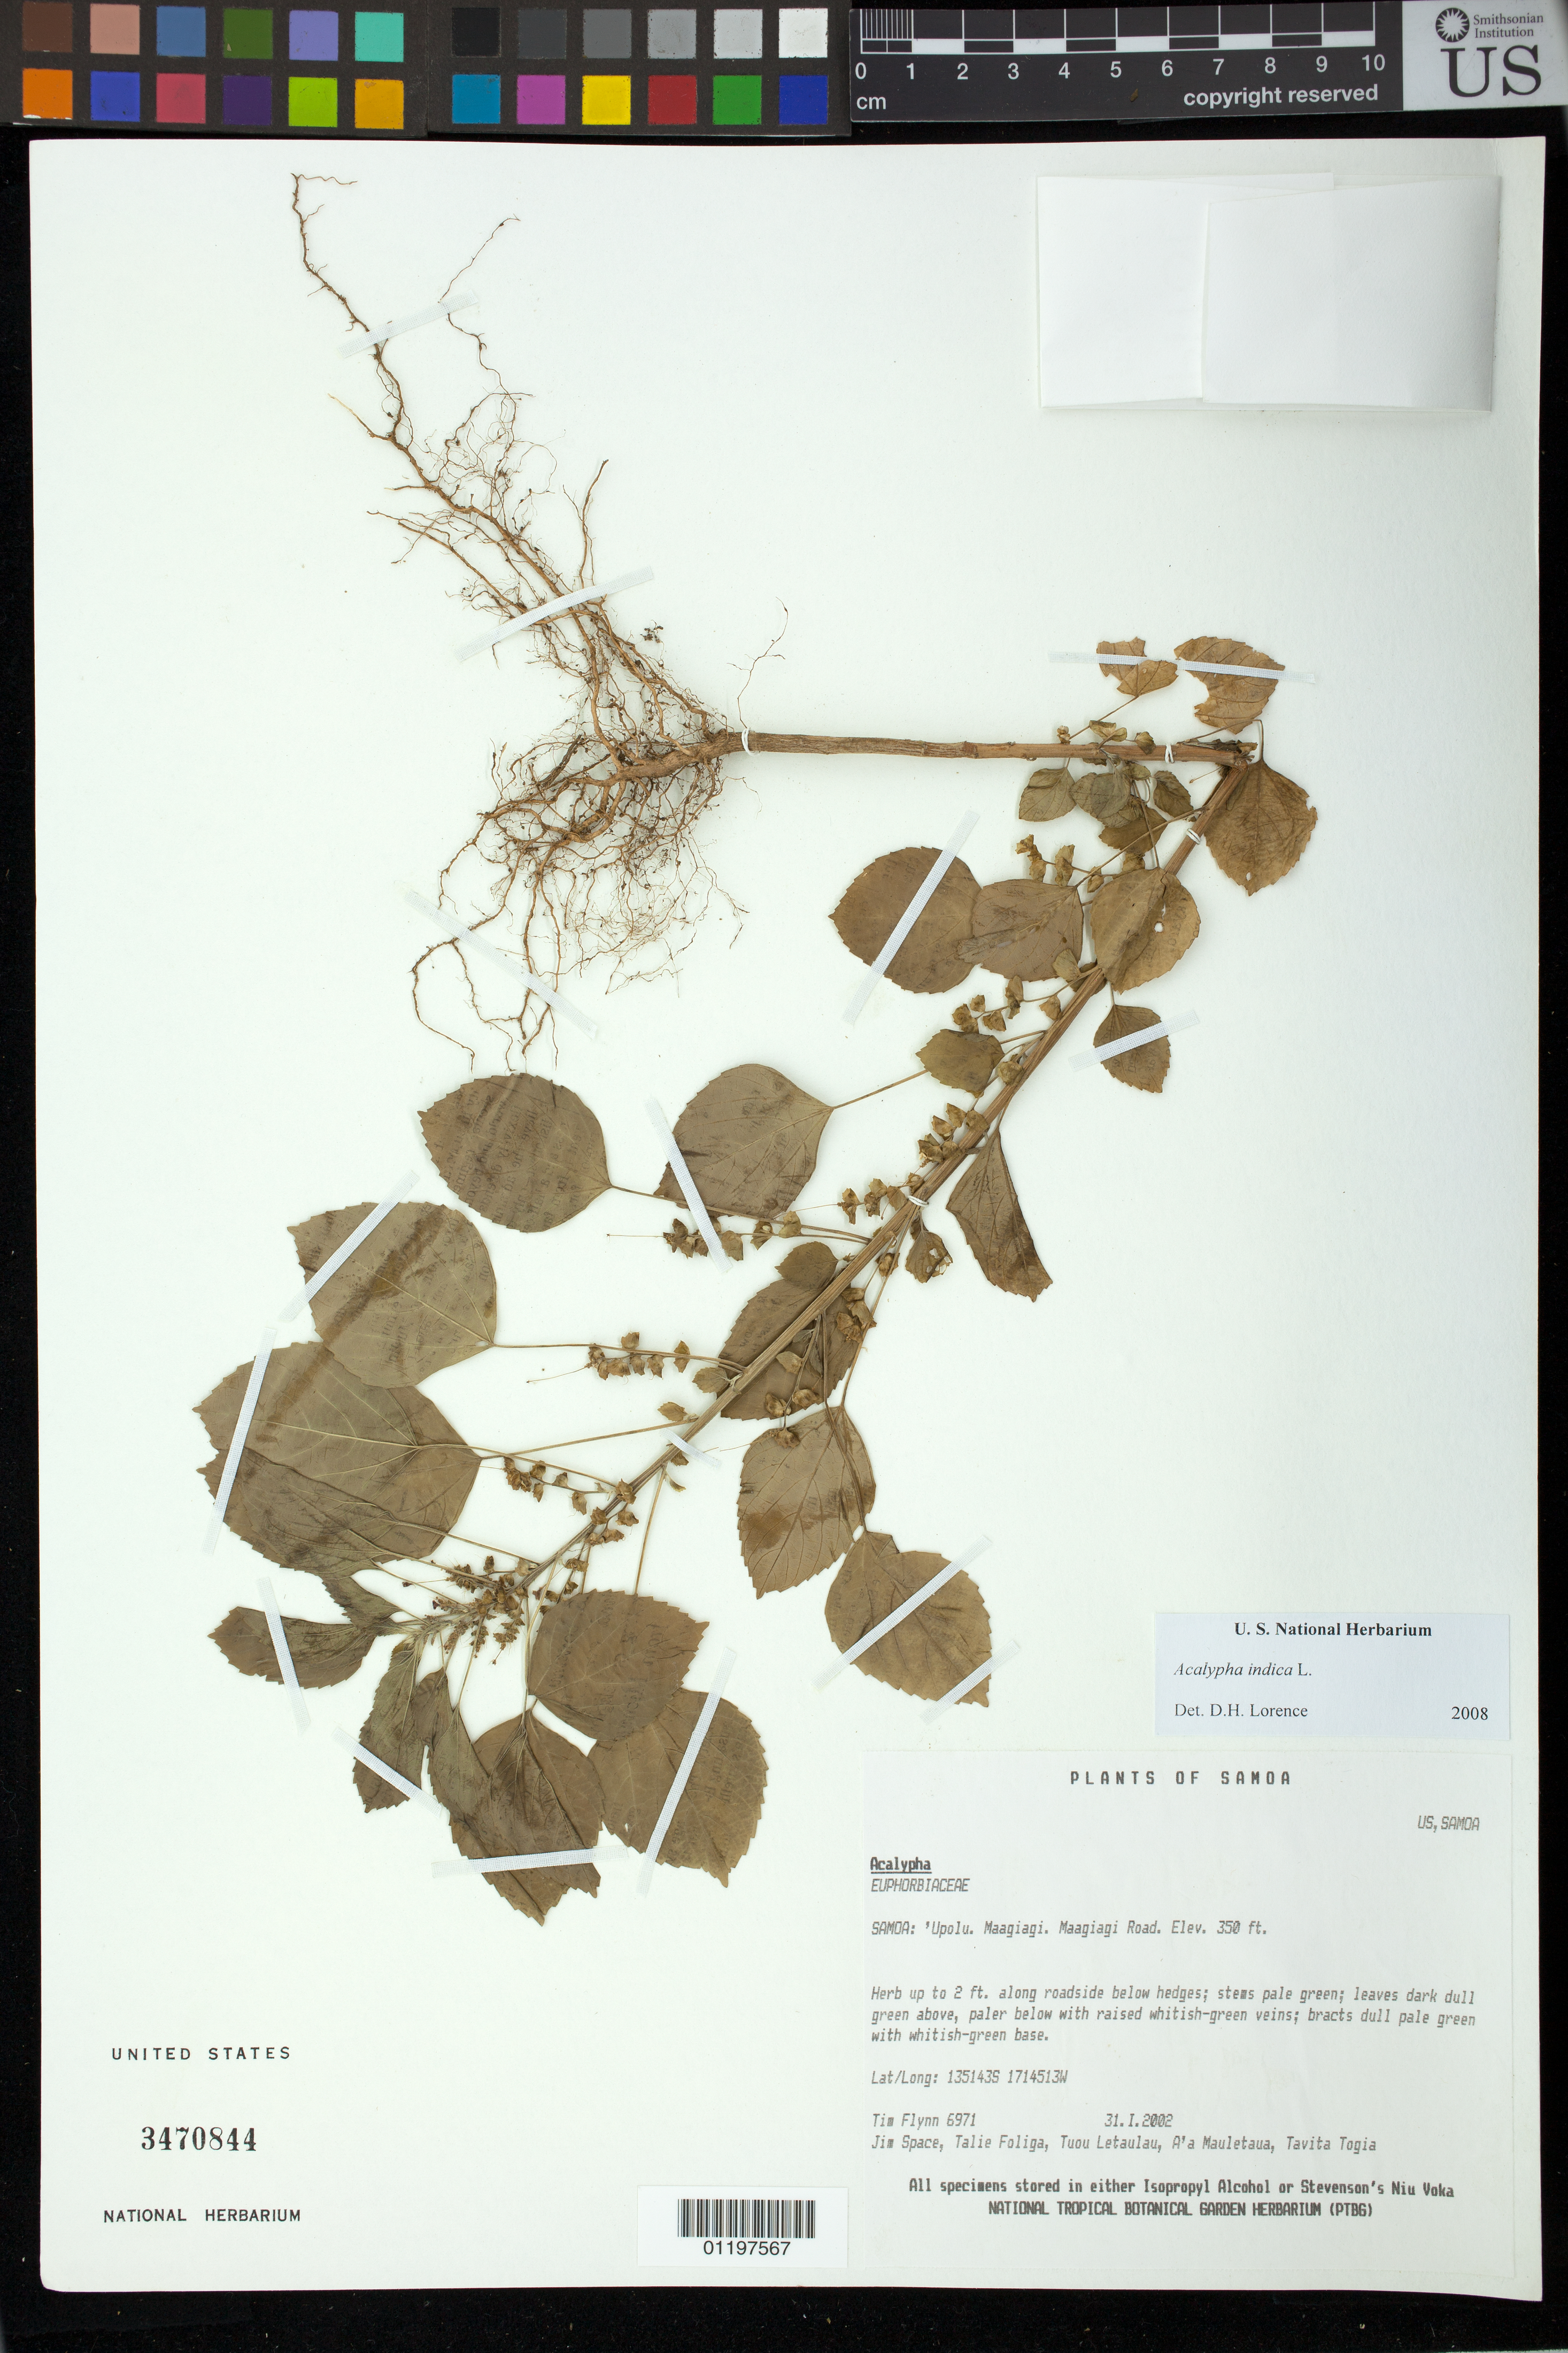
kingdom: Plantae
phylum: Tracheophyta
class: Magnoliopsida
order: Malpighiales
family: Euphorbiaceae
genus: Acalypha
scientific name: Acalypha indica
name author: L.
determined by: Lorence, David H., (PTBG), National Tropical Botanical Garden (UNITED STATES)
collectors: T. W. Flynn, J. Space & et al.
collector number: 6971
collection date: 2002-01-31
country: Samoa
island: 'Upolu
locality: Maagiagi, Maagiagi Road.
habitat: Roadside.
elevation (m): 107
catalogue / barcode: US 3370844